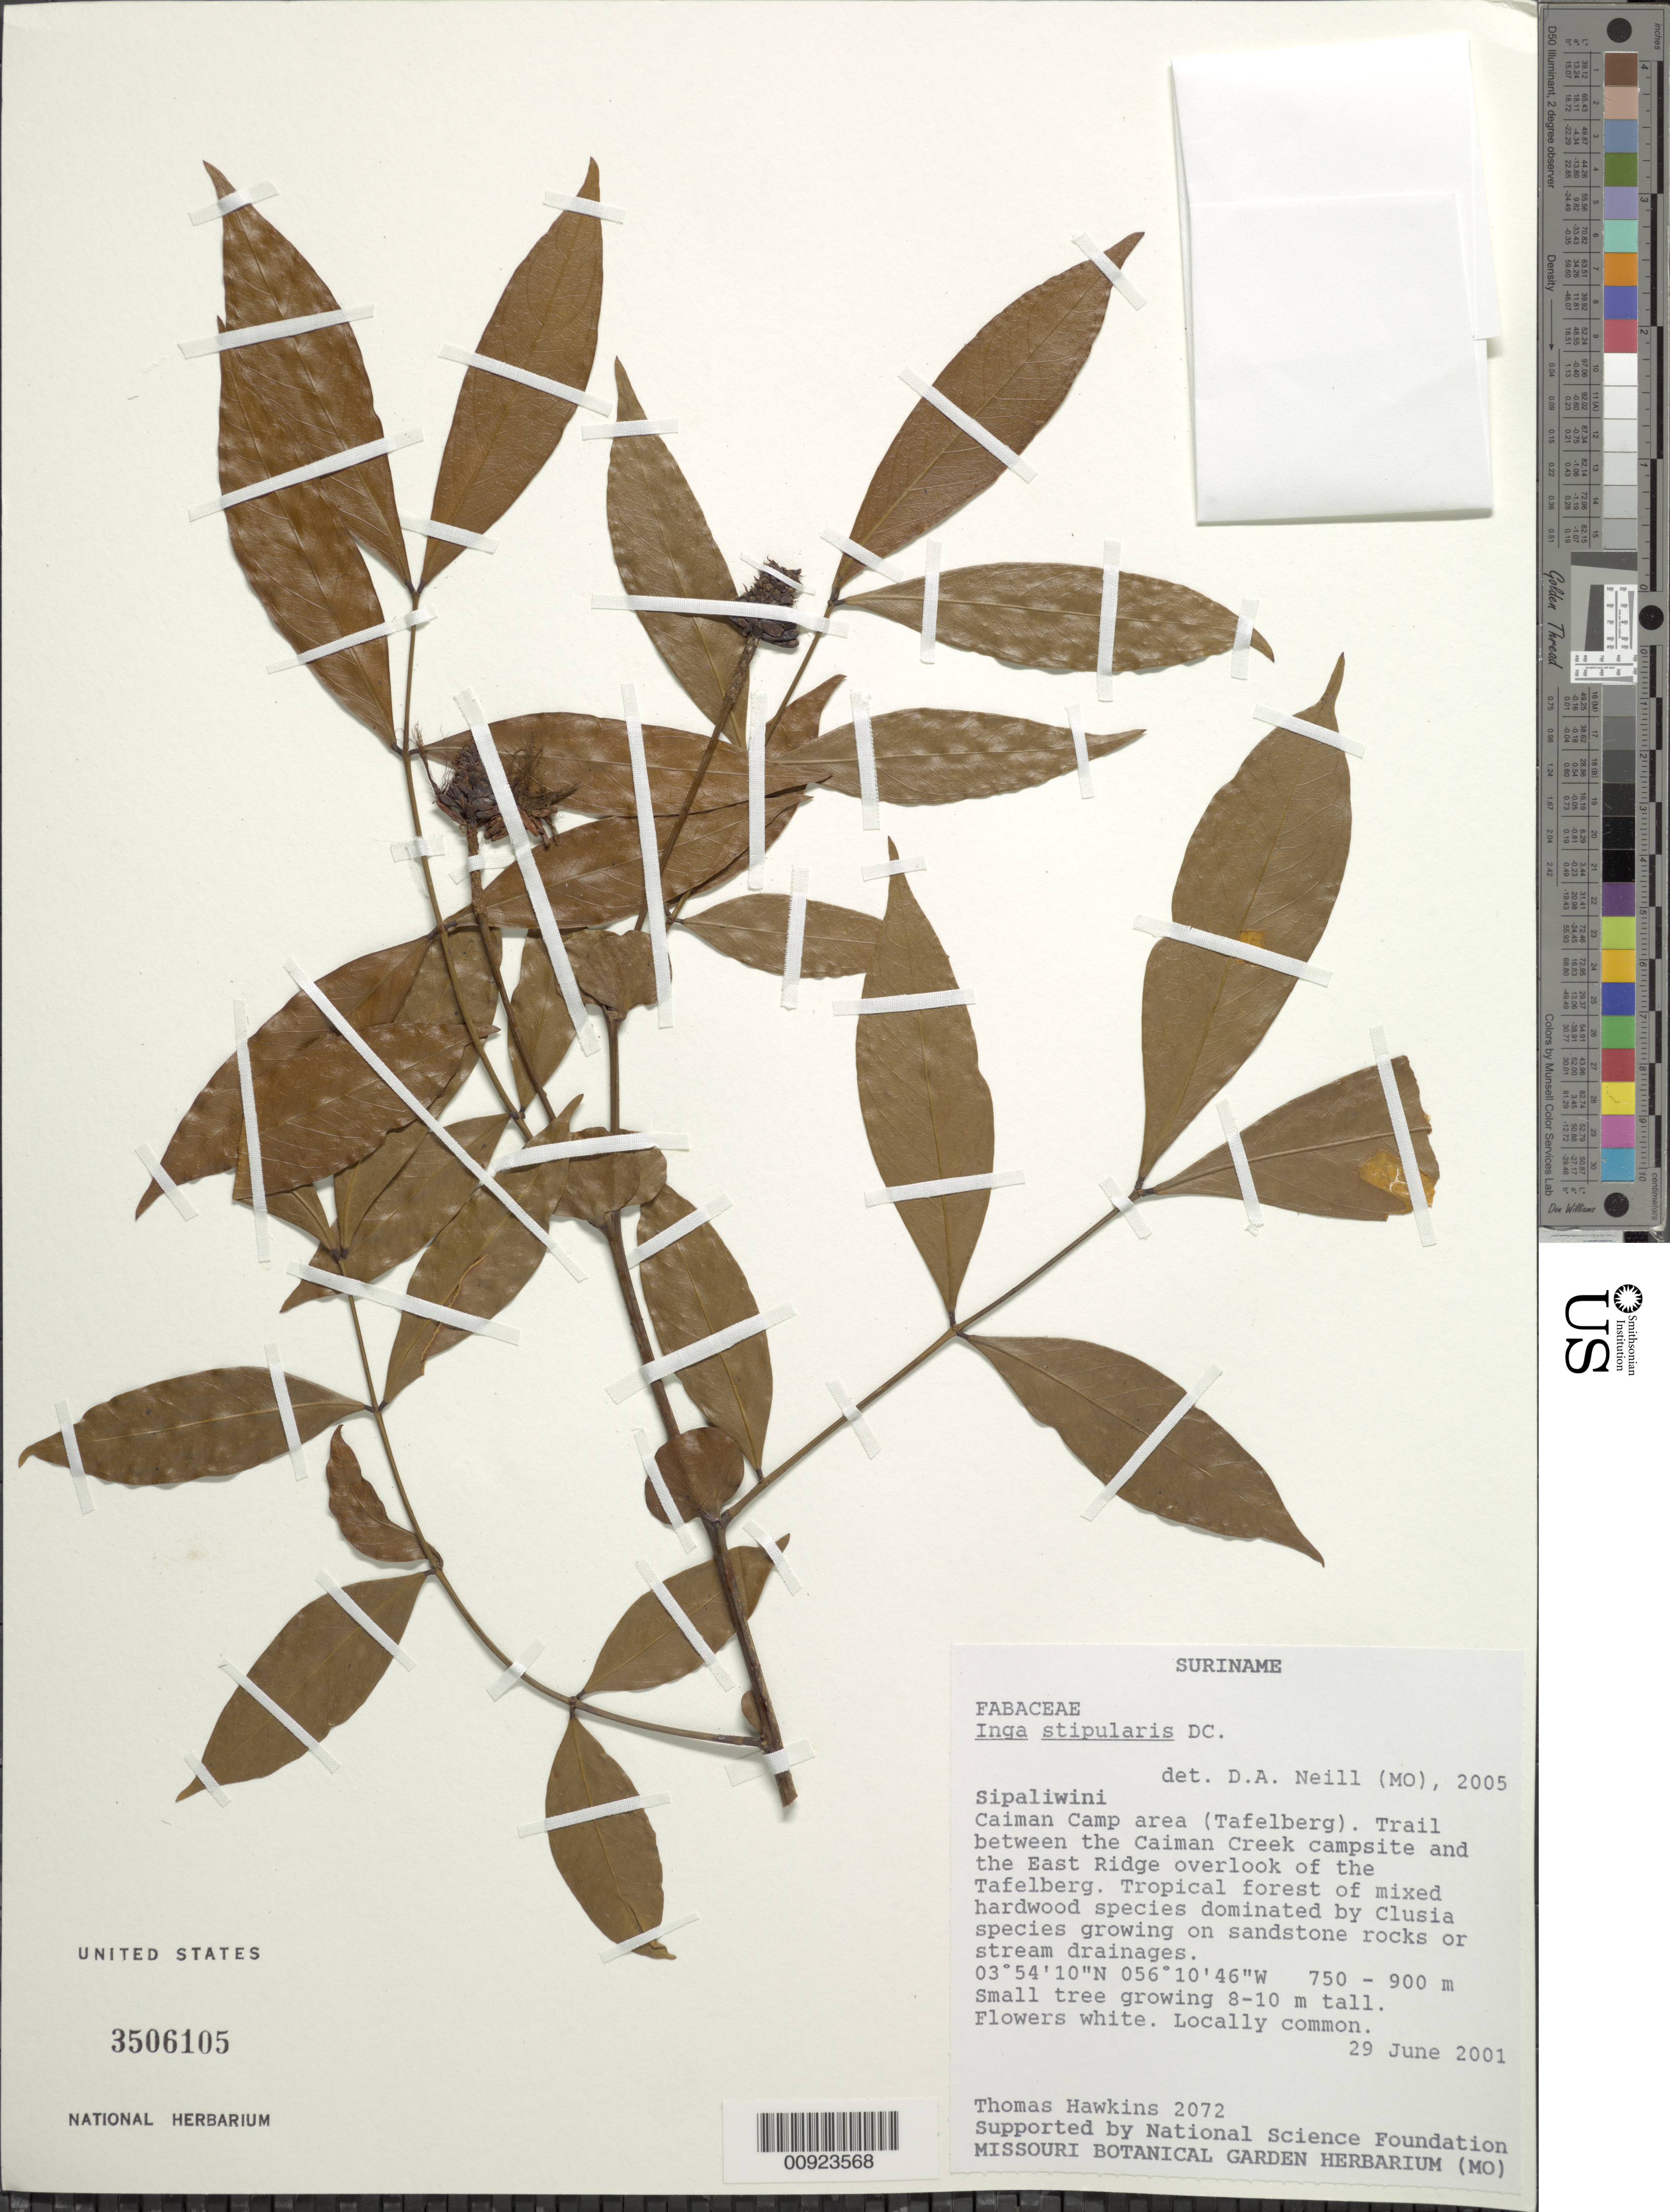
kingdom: Plantae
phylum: Tracheophyta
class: Magnoliopsida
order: Fabales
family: Fabaceae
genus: Inga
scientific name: Inga stipularis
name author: DC.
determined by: Neill, David Alan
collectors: T. Hawkins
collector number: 2072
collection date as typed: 29-Jun-01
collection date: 2001-06-29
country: Suriname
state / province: Sipaliwini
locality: Tafelberg (Table Mountain), Caiman Camp area, trail between the Caiman Creek campsite and the East Ridge overlook of the Tafelberg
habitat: Tropical forest of mixed hardwood species dominated by Clusia species growing on sandstone rocks or stream drainages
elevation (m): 750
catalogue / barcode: US 3506105